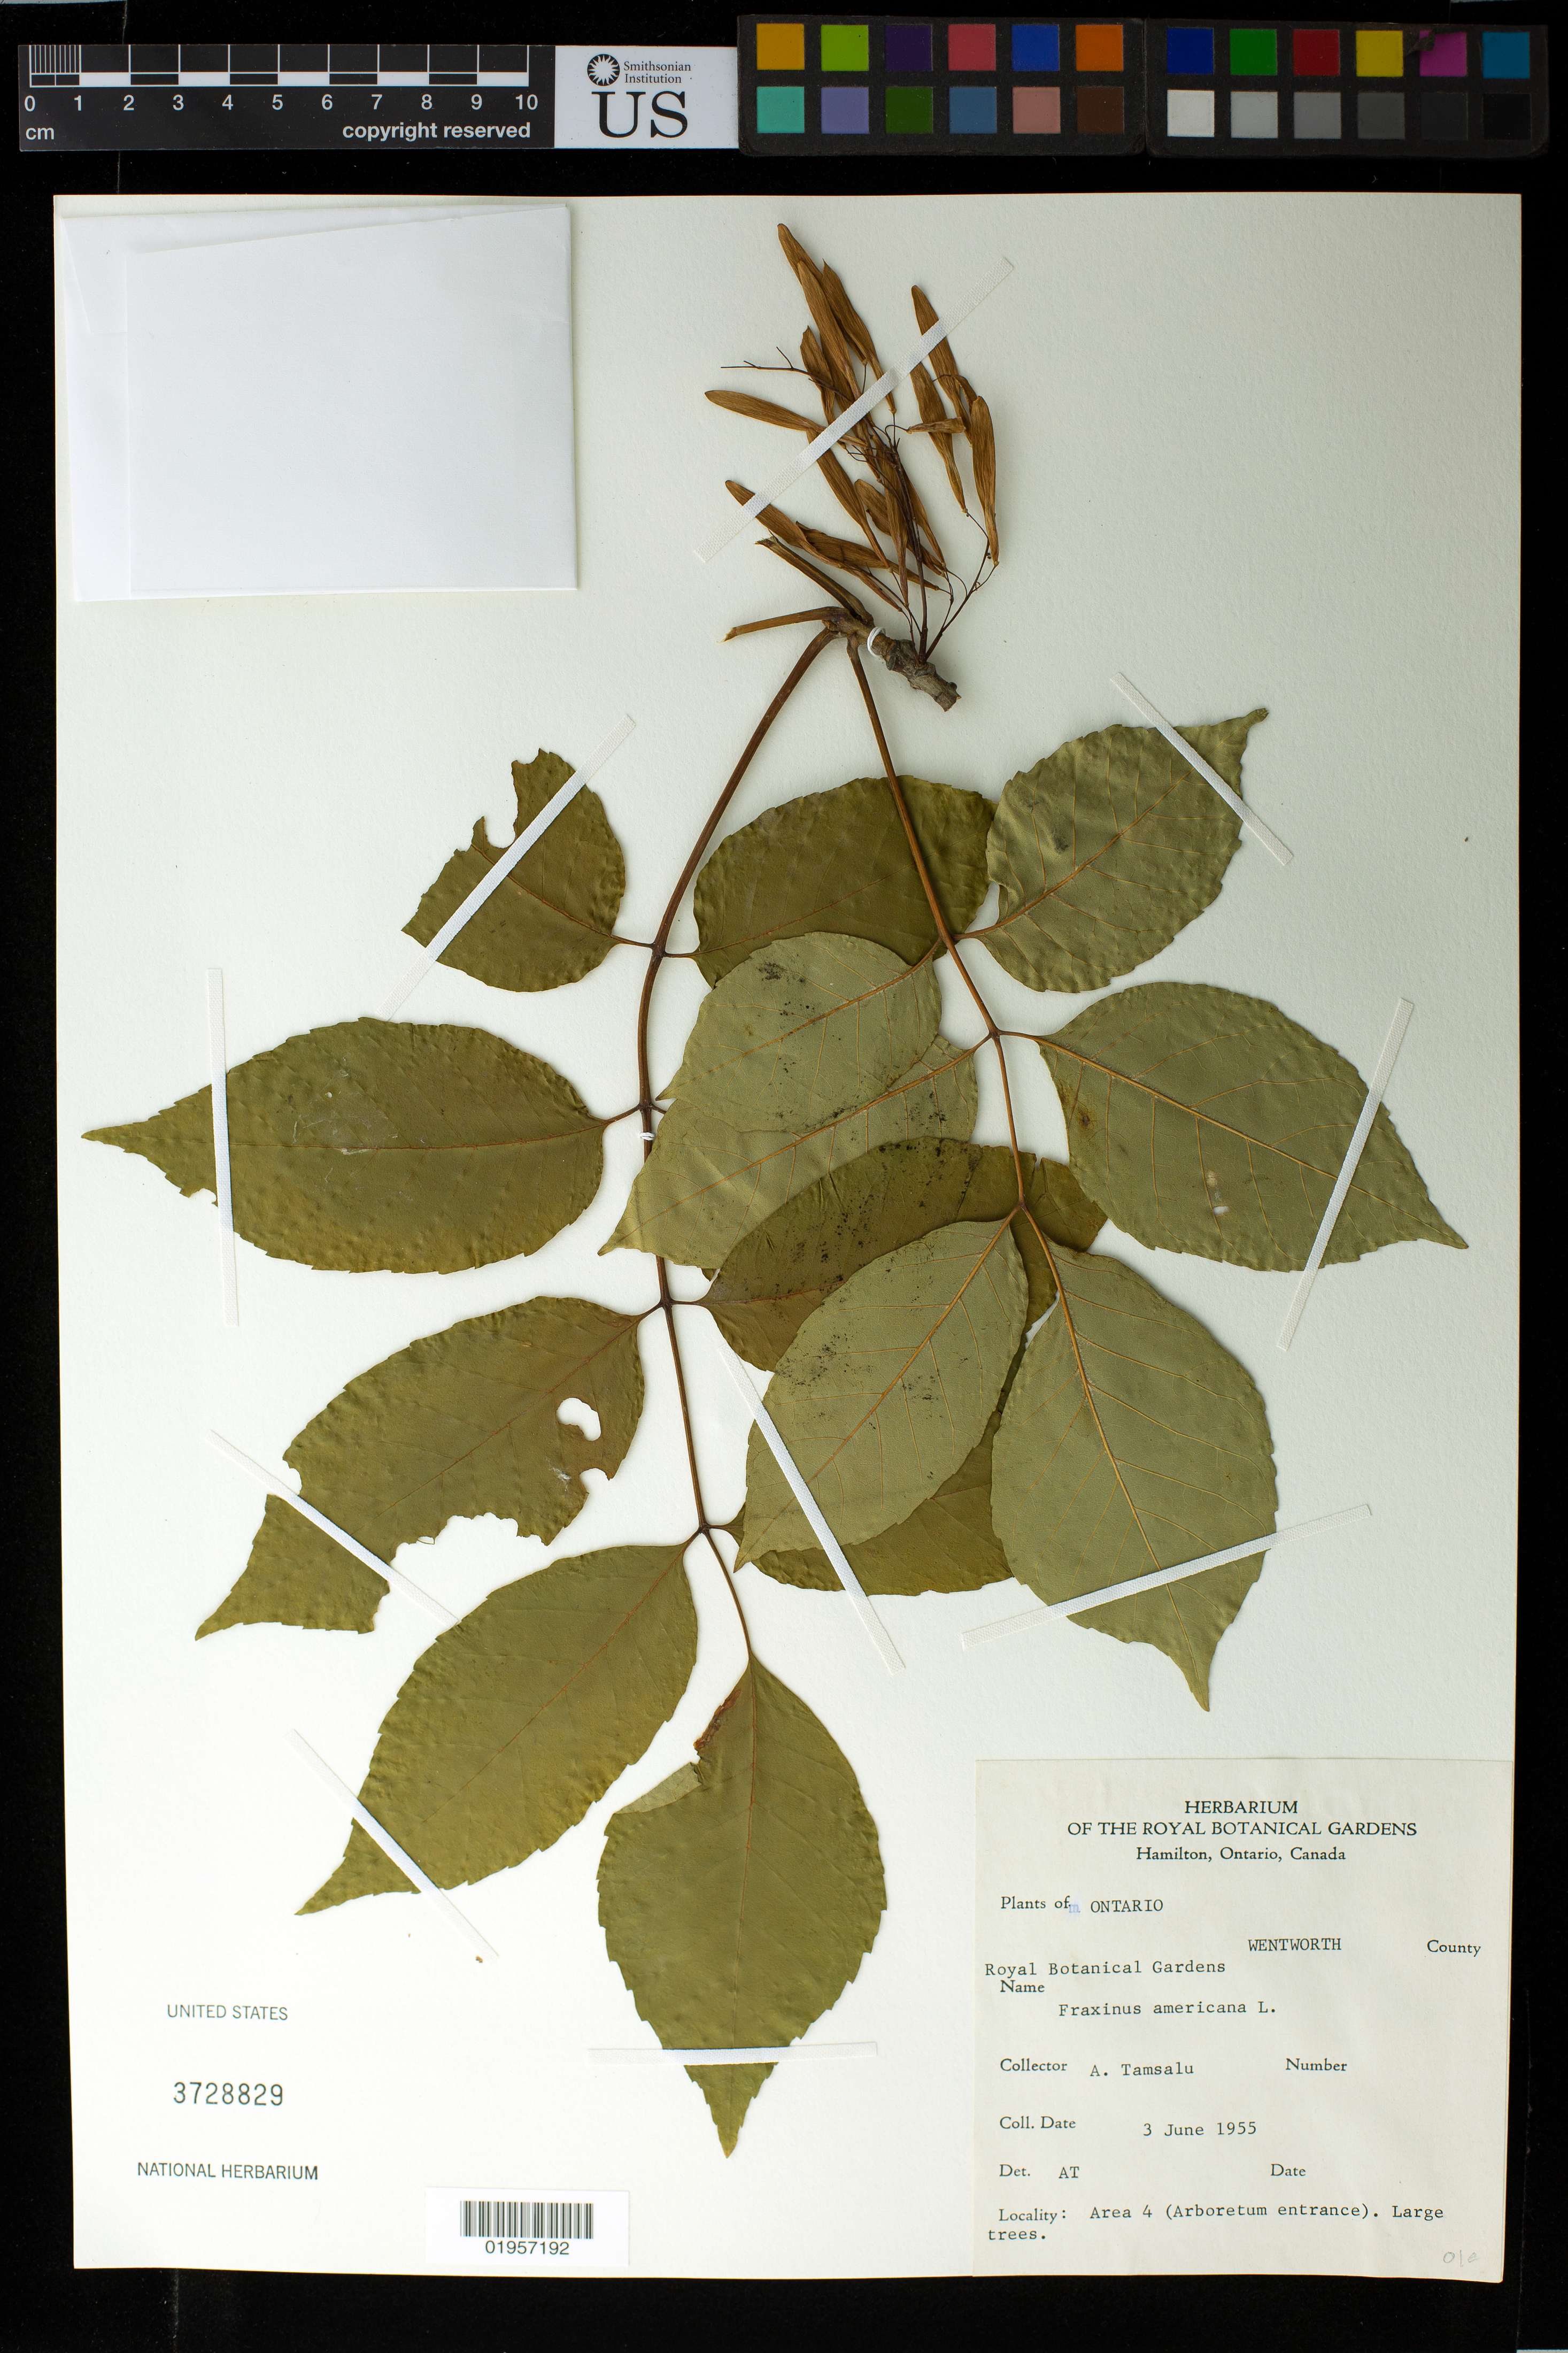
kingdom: Plantae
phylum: Tracheophyta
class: Magnoliopsida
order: Lamiales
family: Oleaceae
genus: Fraxinus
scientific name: Fraxinus americana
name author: L.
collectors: A. Tamsalu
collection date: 1955-06-03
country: Canada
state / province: Ontario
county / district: Wentworth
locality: Royal Botanical Gardens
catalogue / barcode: US 3728829